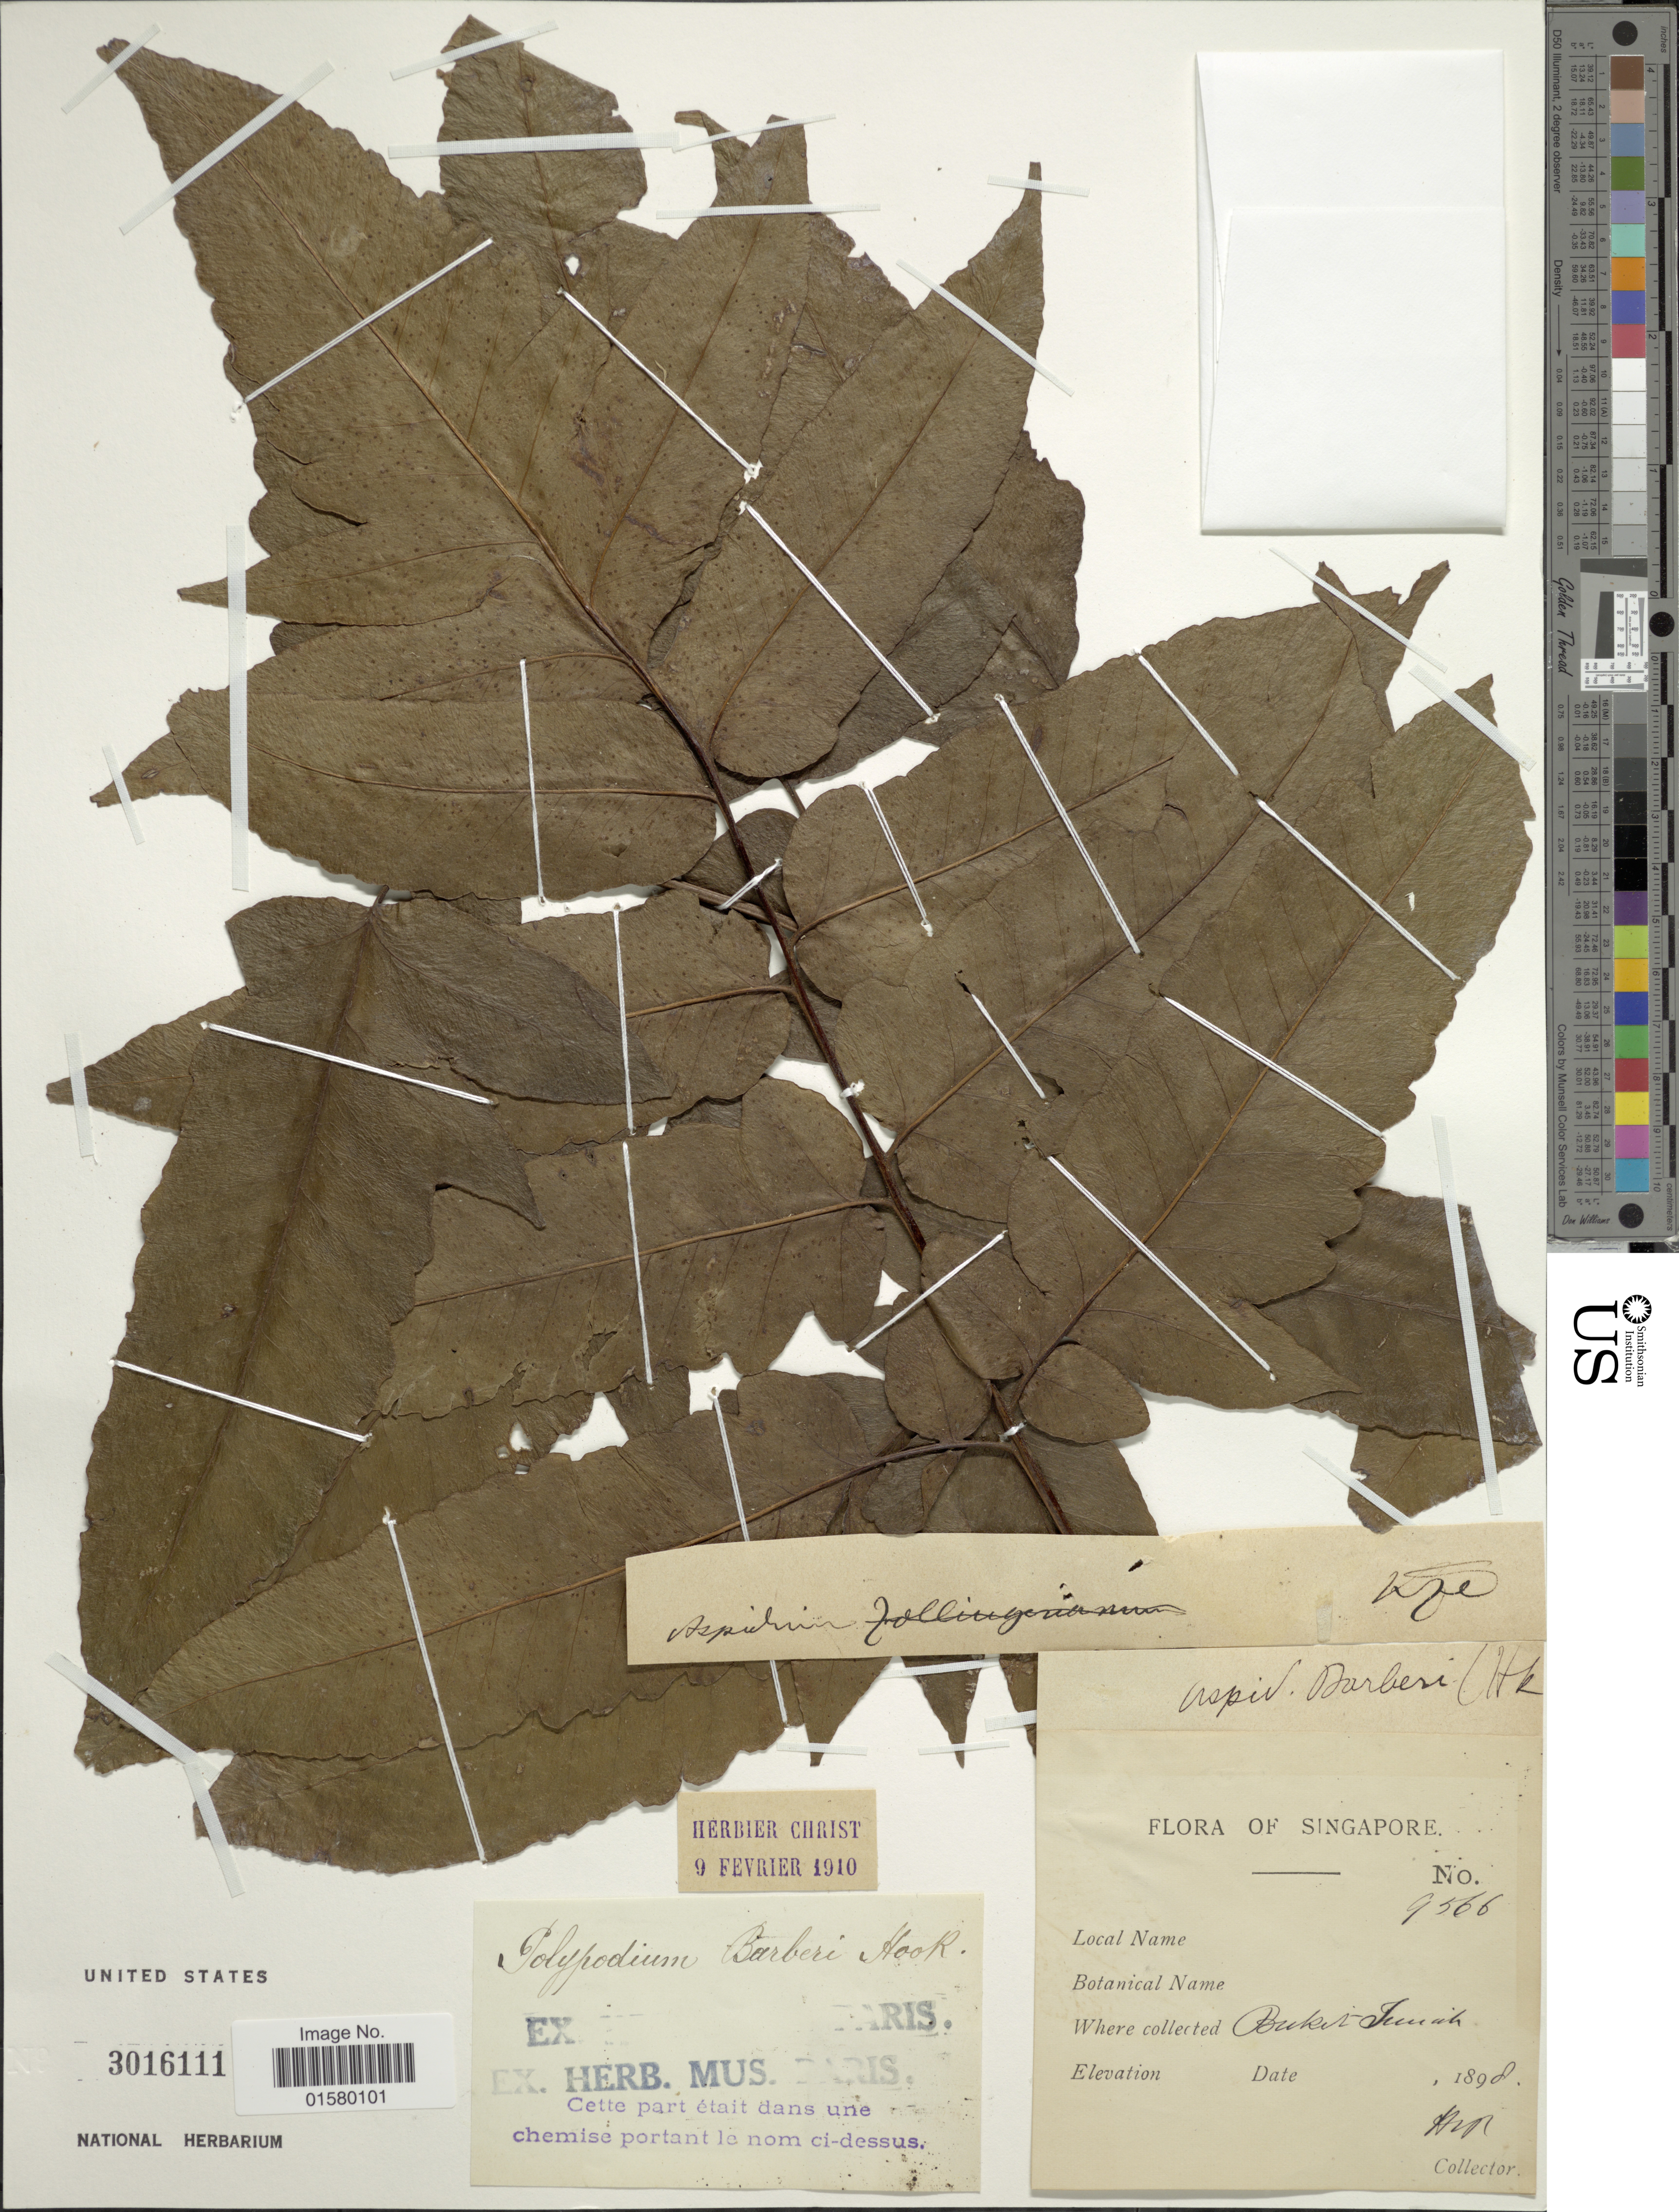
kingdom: Plantae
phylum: Tracheophyta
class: Polypodiopsida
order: Polypodiales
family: Tectariaceae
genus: Tectaria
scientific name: Tectaria barberi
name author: (Hook.) Copel.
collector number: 9566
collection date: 1898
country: Singapore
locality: Bukit-Timah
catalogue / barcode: US 3016111